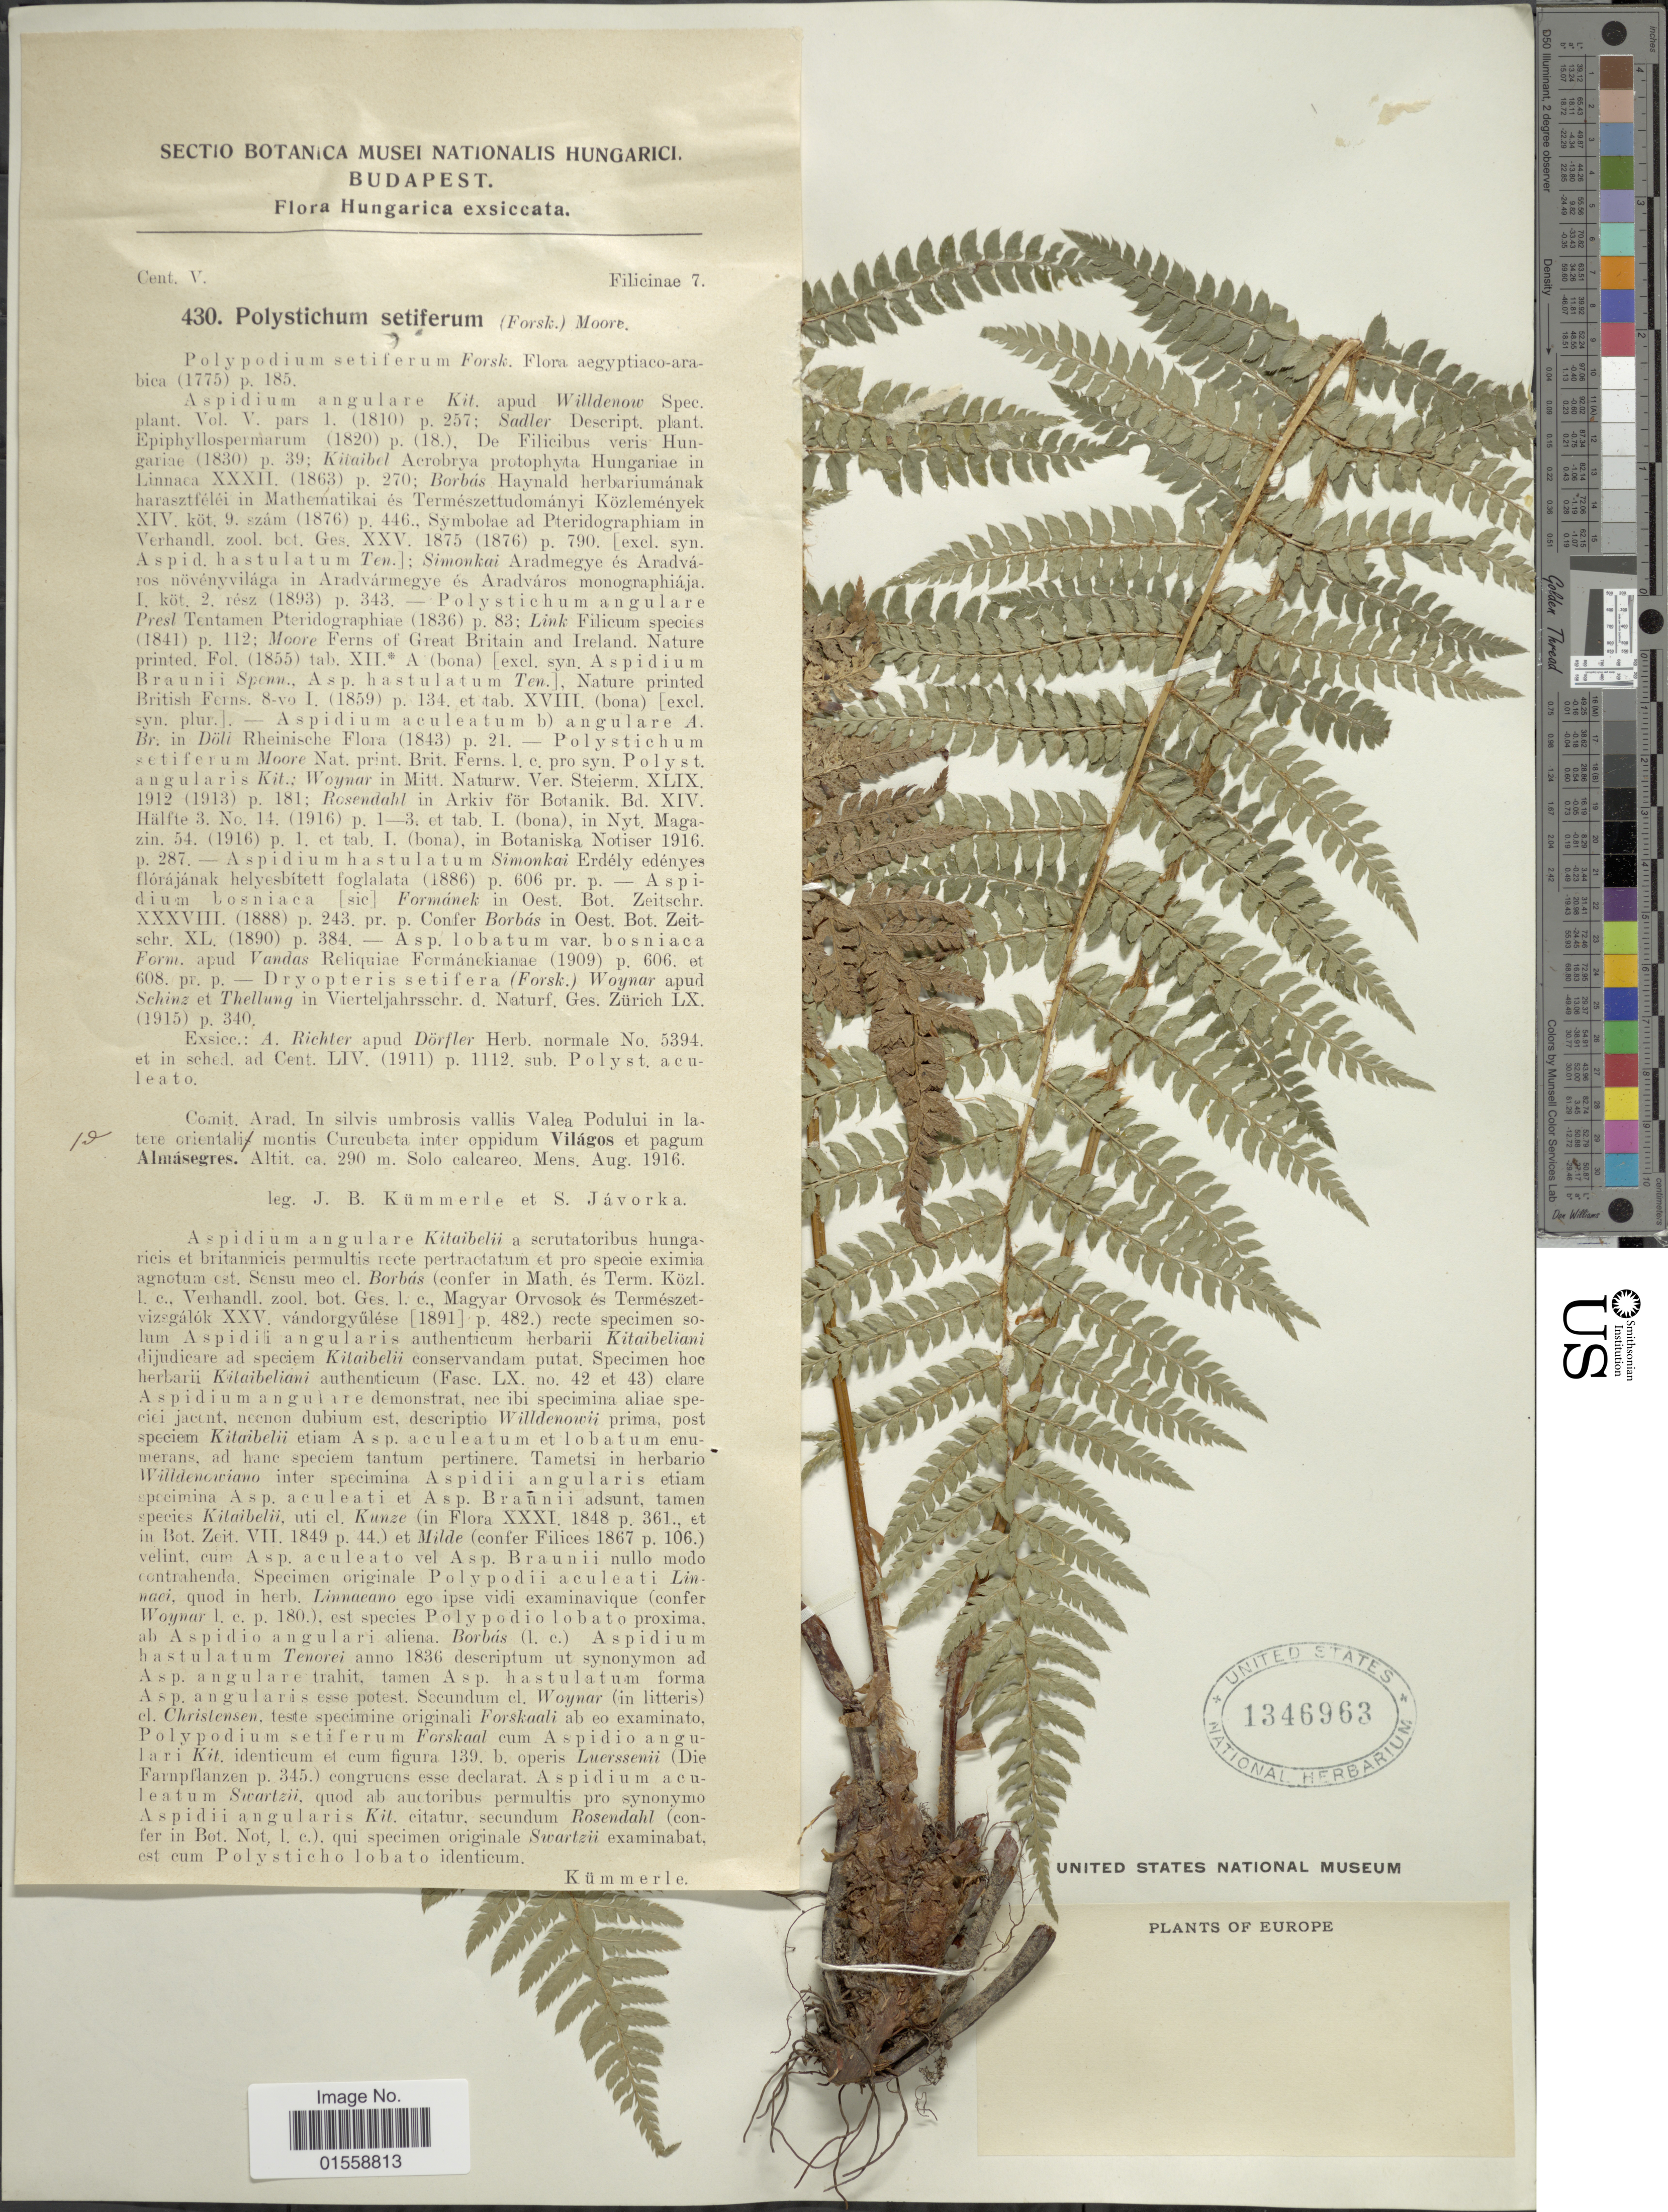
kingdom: Plantae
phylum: Tracheophyta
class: Polypodiopsida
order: Polypodiales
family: Dryopteridaceae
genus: Polystichum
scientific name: Polystichum setiferum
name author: (Forssk.) Moore ex Woynar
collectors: J. Kummerle & S. Javorka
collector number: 430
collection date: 1916-08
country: Hungary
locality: Budapest, Comit. Arad, in silvis umbrosis vallis valea Podului in latere orientalis montis Curcubata inter oppidum Vilagos et pagum Almasegres [interpreted]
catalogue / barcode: US 1346963